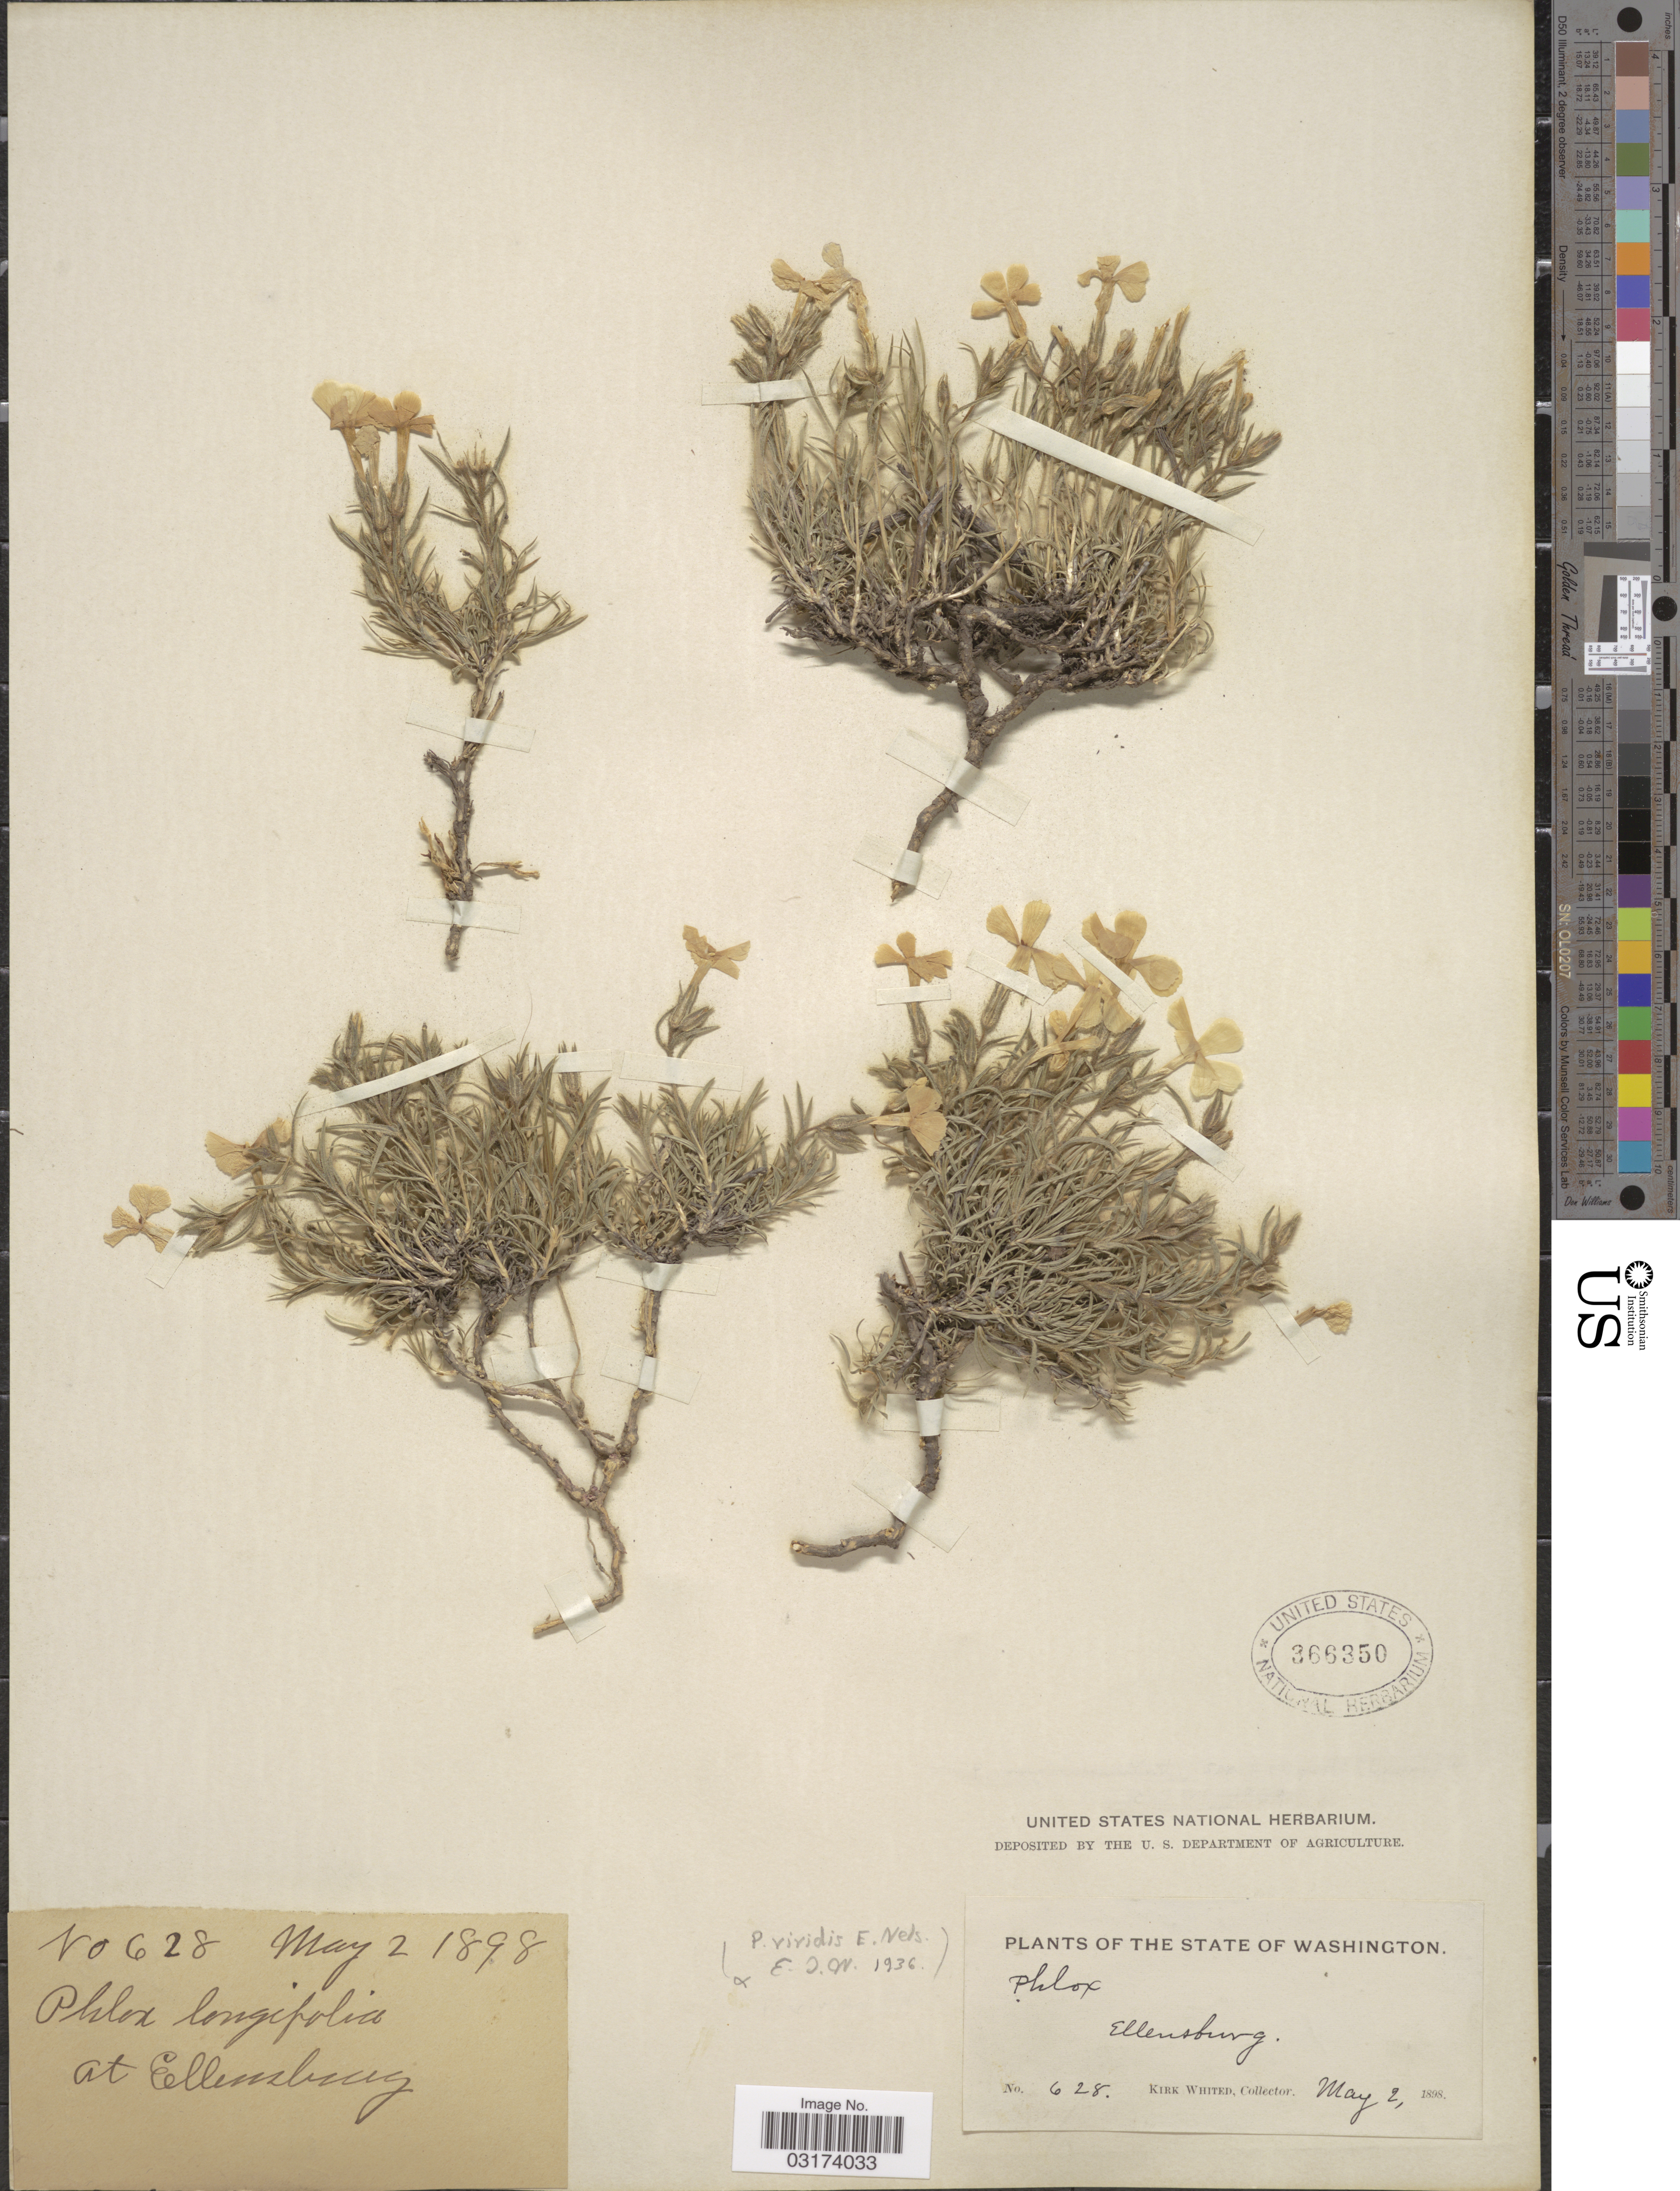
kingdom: Plantae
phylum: Tracheophyta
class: Magnoliopsida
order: Ericales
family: Polemoniaceae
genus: Phlox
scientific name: Phlox viridis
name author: E.E. Nelson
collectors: K. Whited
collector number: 628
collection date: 1898-05-02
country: United States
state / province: Washington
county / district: Kittitas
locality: Ellensburg.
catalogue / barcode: US 366350